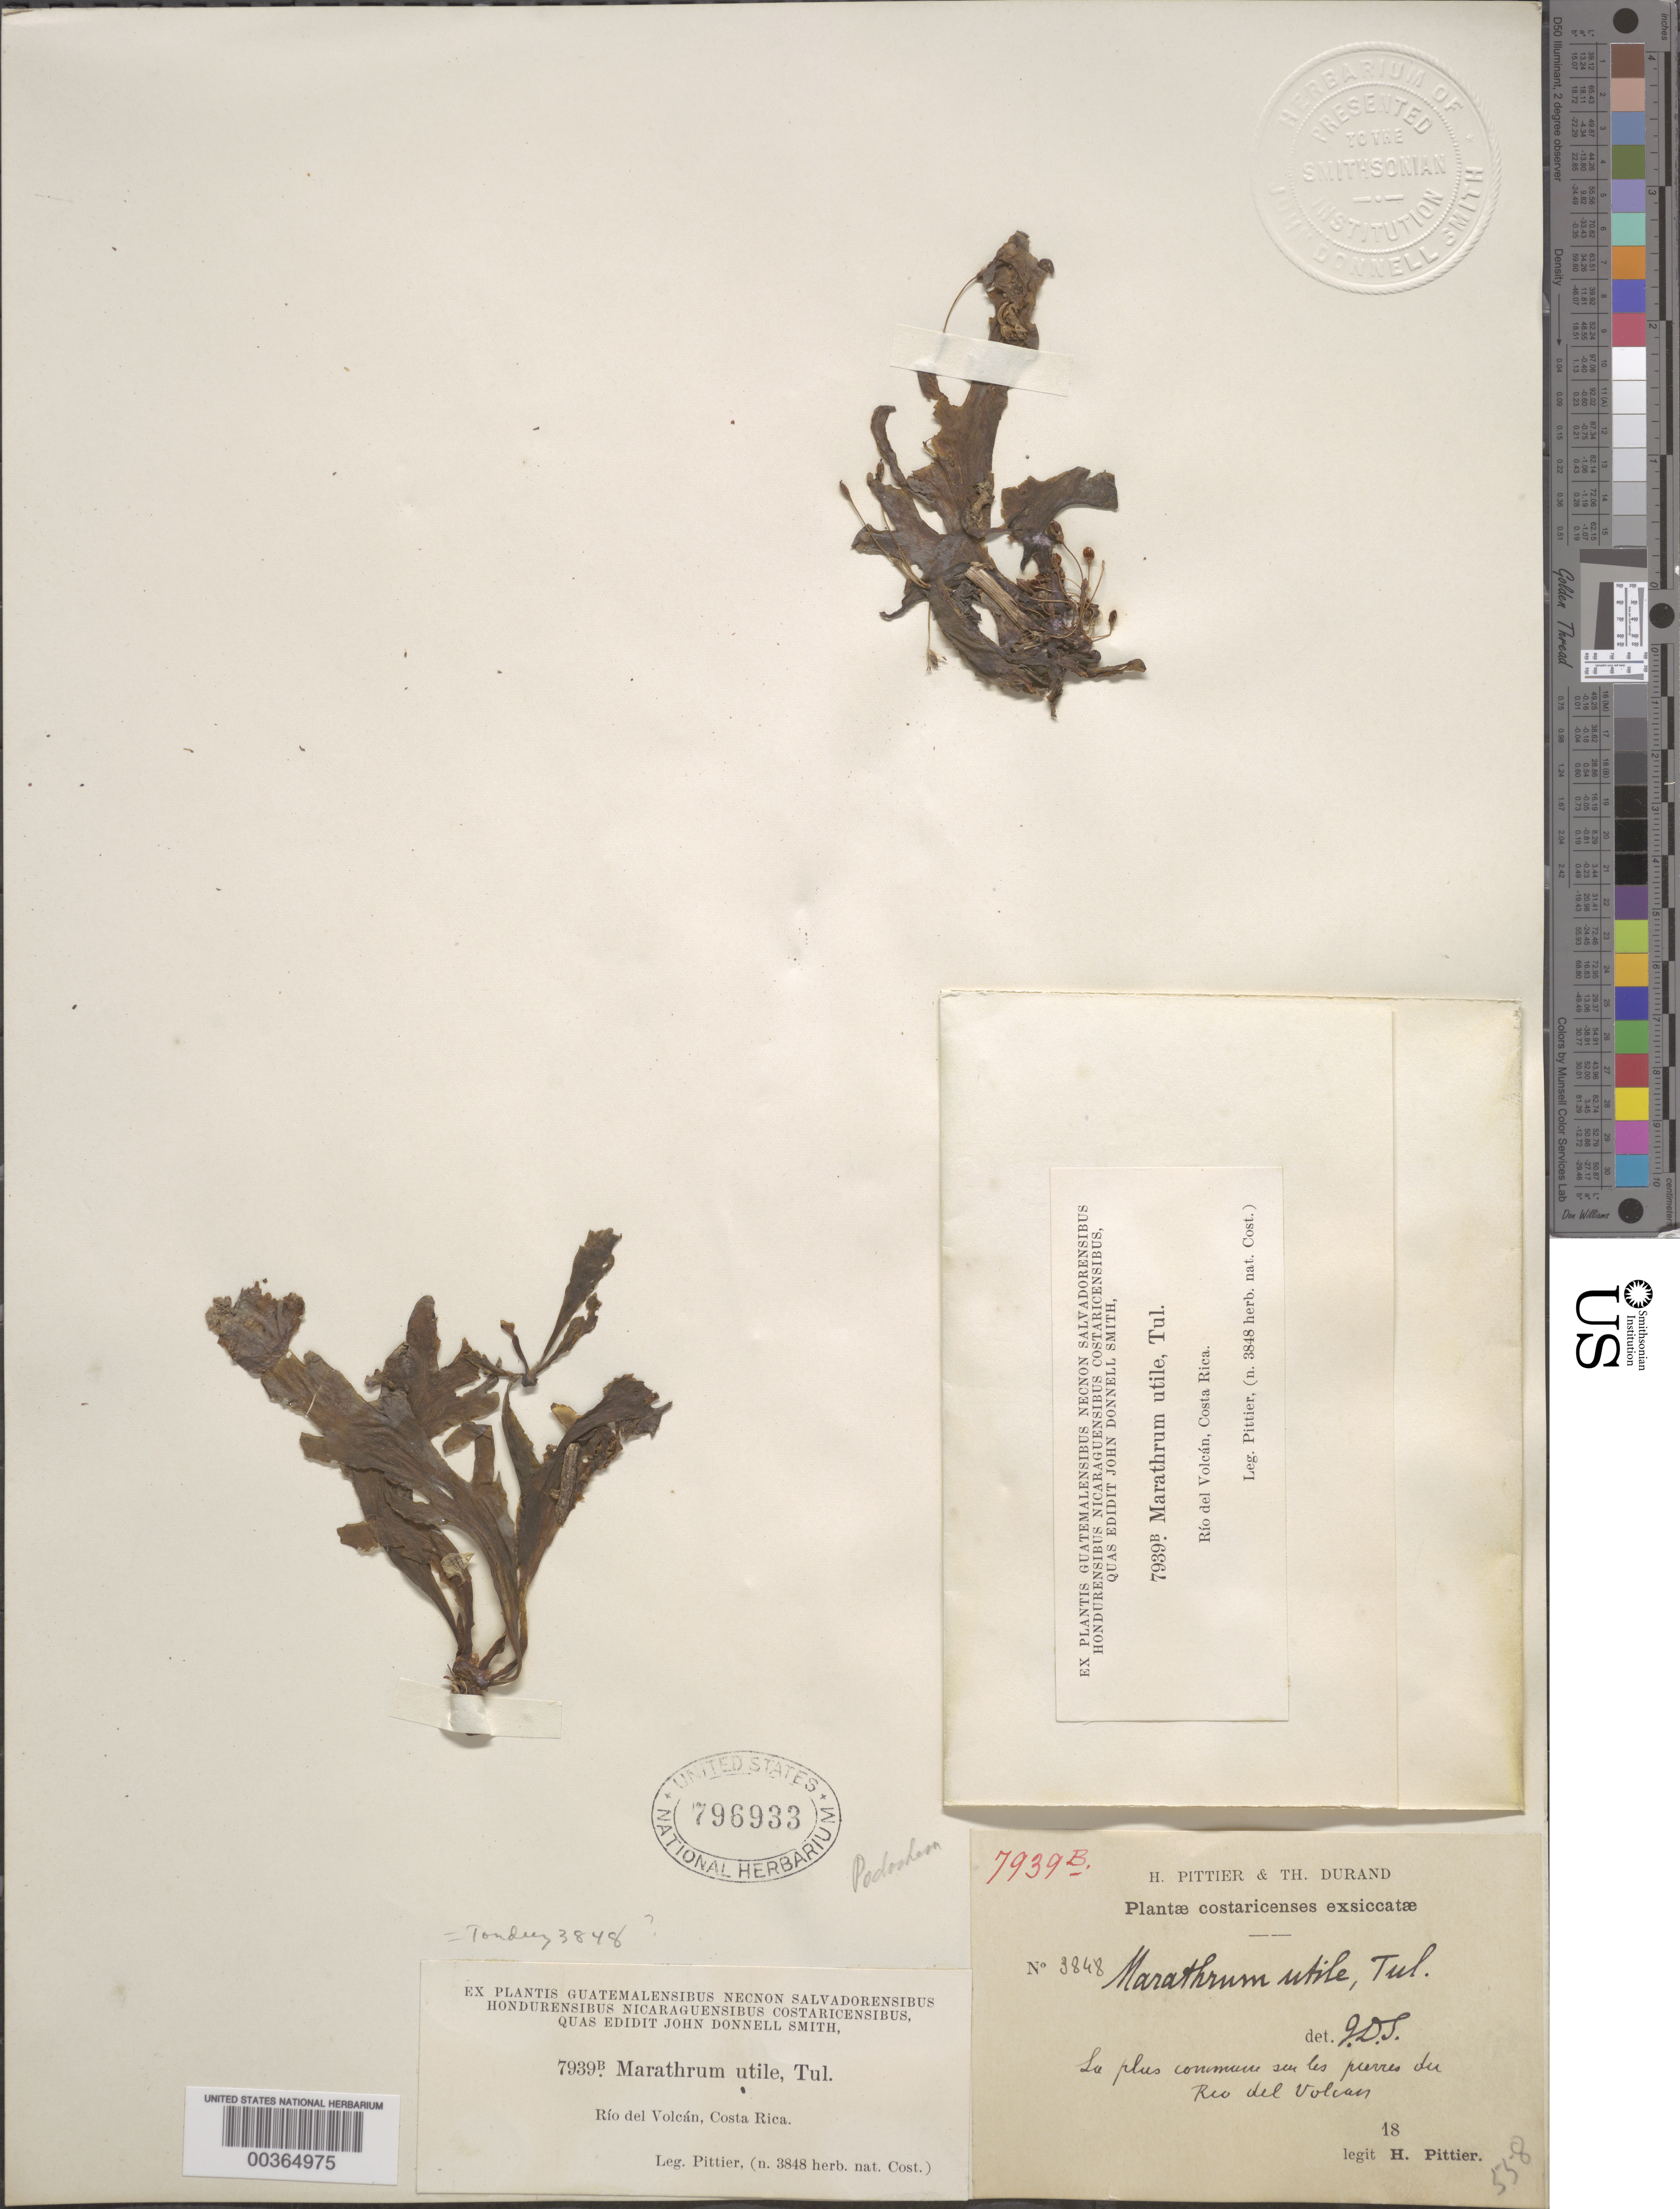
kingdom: Plantae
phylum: Tracheophyta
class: Magnoliopsida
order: Malpighiales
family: Podostemaceae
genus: Marathrum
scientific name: Marathrum utile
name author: Tul.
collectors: H. F. Pittier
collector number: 7939b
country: Costa Rica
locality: Rio del Volcan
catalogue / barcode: US 796933